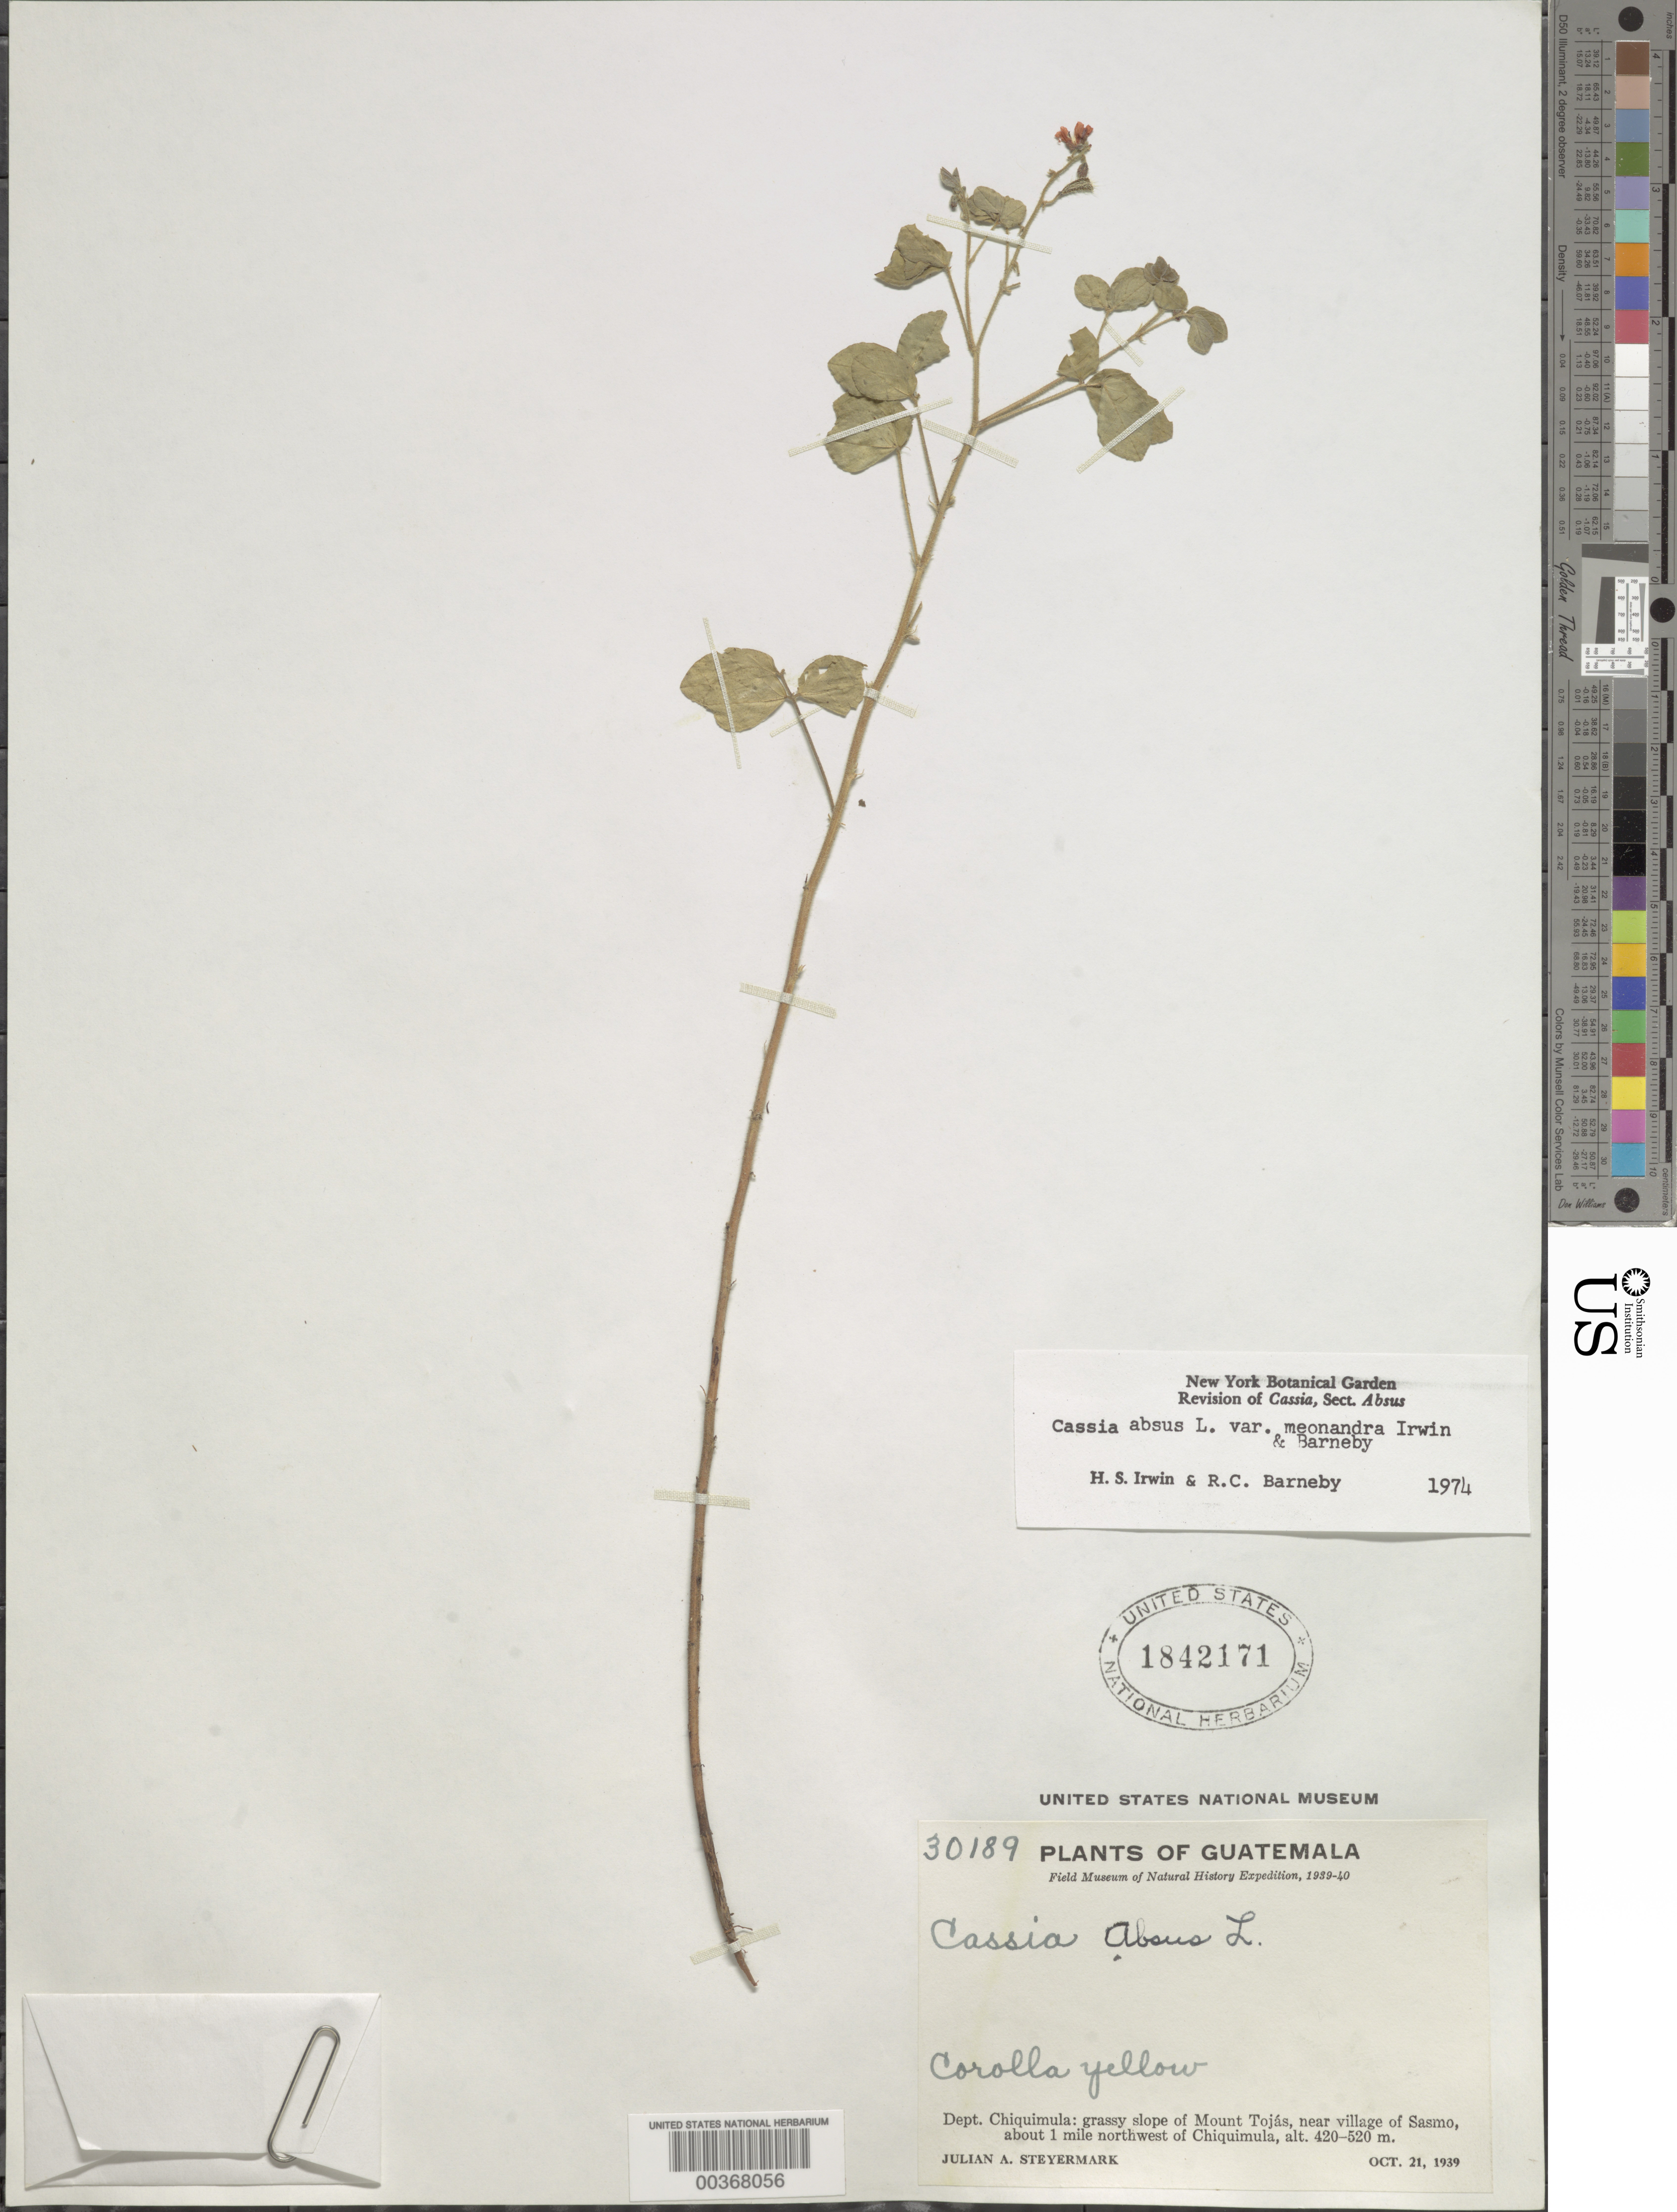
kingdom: Plantae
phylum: Tracheophyta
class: Magnoliopsida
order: Fabales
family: Fabaceae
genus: Chamaecrista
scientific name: Chamaecrista absus var. meonandra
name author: (H.S. Irwin & Barneby) H.S. Irwin & Barneby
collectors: J. Steyermark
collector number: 30189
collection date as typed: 21 Oct 1939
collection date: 1939-10-21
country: Guatemala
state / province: Chiquimula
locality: Slope of Mount Tojas, near village of Sasmo, about 1 mi NW of Chiquimula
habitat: Grassy slope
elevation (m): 420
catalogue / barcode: US 1842171